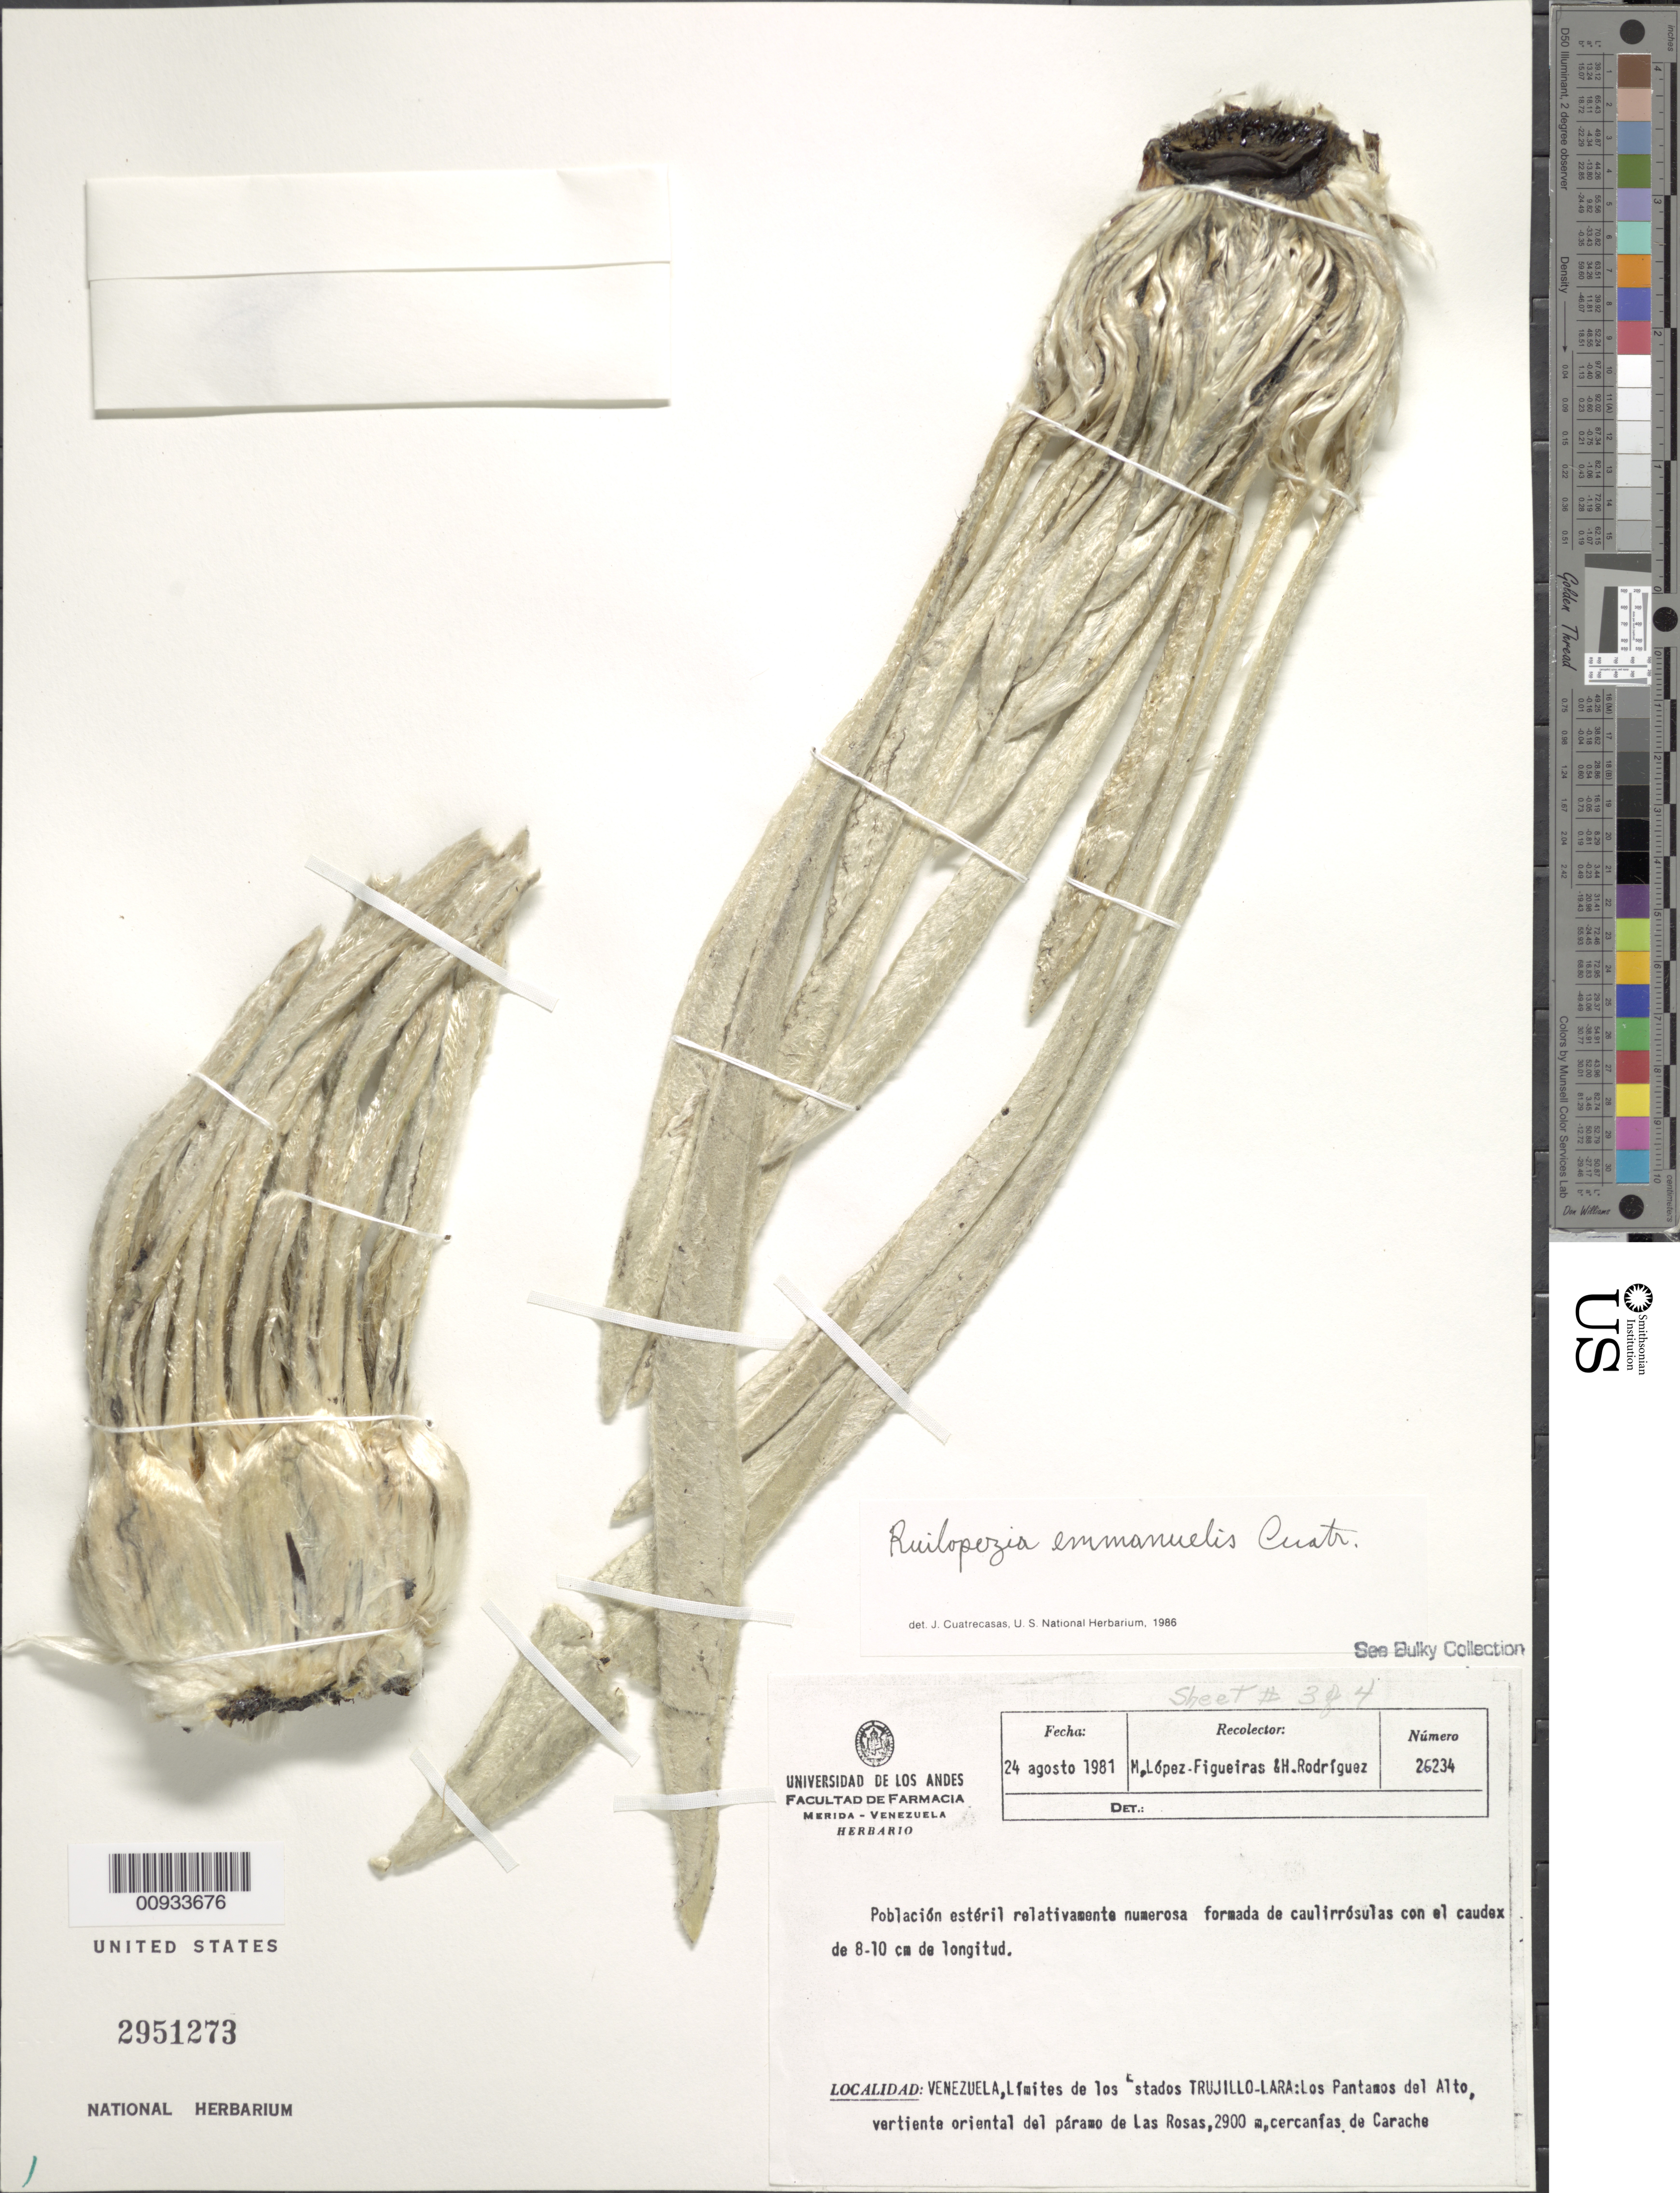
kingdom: Plantae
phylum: Tracheophyta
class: Magnoliopsida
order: Asterales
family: Asteraceae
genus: Ruilopezia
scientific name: Ruilopezia emmanuelis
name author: Cuatrec.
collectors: M. López Figueiras & H. Rodríguez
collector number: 26234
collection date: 1981-08-24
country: Venezuela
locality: Limites de los Estados Trujillo-Lara, Los Pantanos del Alto, vertiente oriental del paramo de Las Rosas, cercanias de Carache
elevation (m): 2900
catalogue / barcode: US 2951273